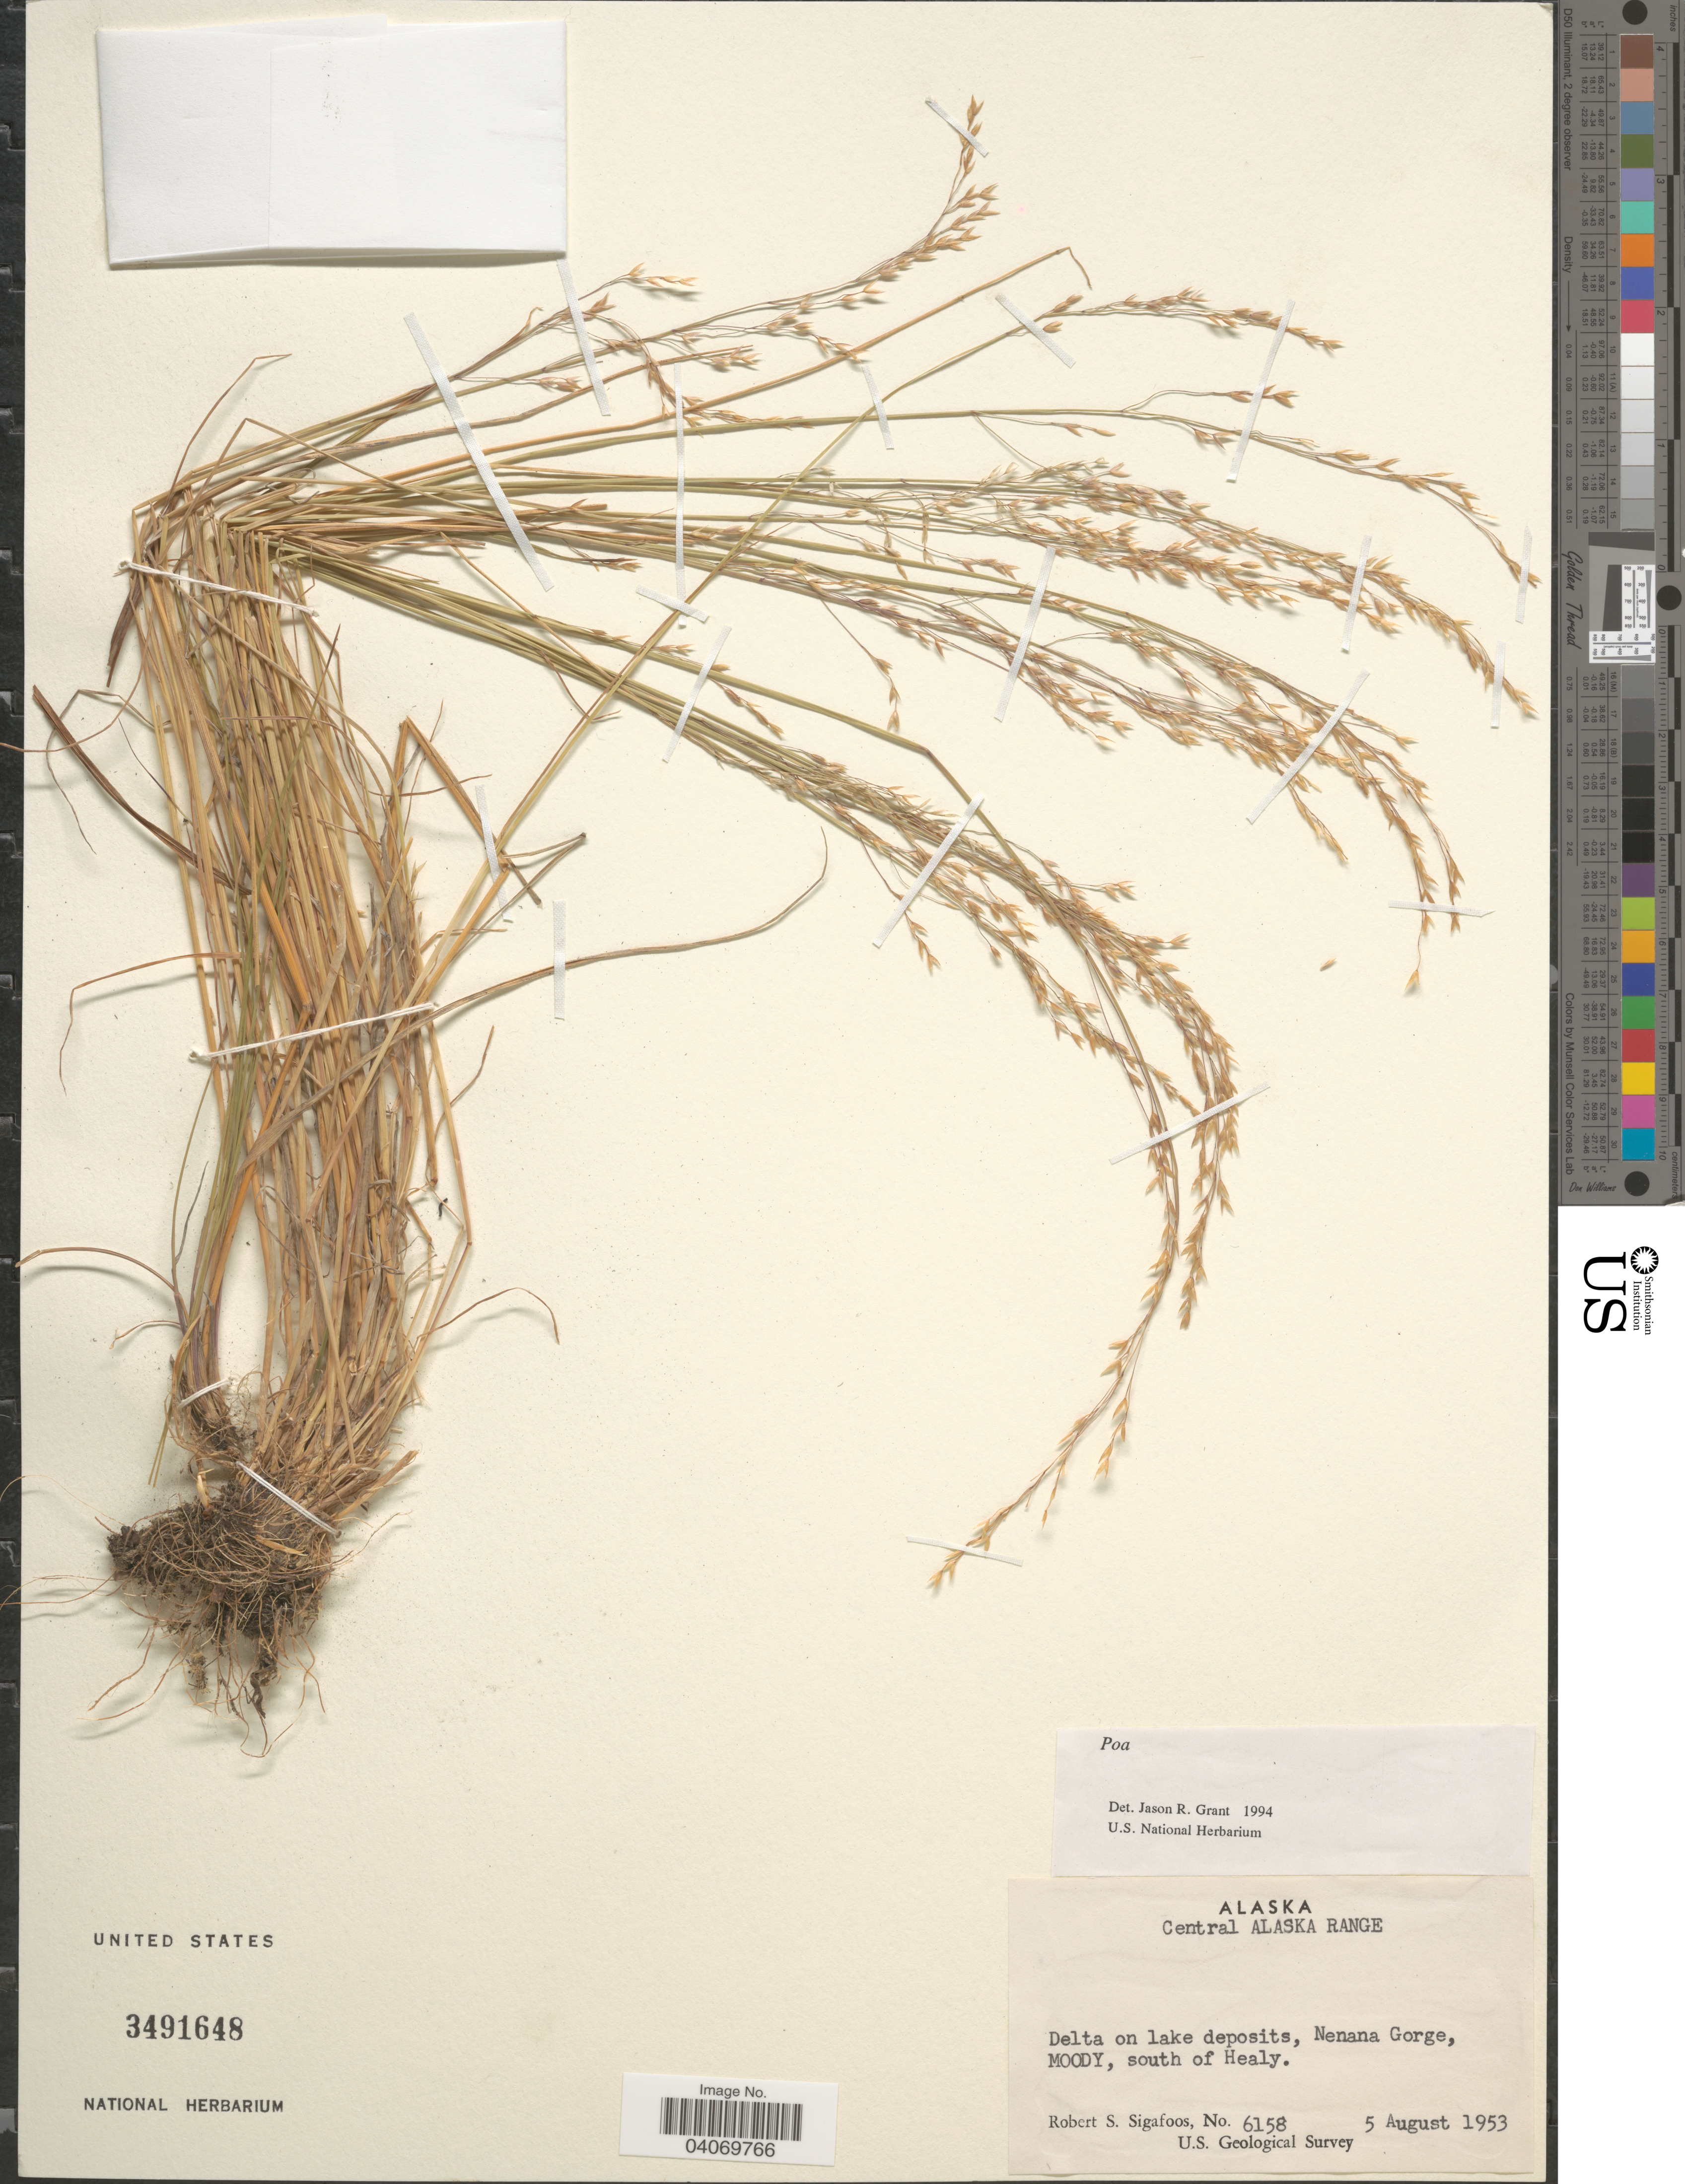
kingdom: Plantae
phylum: Tracheophyta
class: Liliopsida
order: Poales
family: Poaceae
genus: Poa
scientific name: Poa sp.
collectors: R. Sigafoos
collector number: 6158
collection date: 1953-08-05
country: United States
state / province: Alaska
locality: Central Alaska Range. Delta on lake deposits, Nenana Gorge, Moody, south of Healy. U.S. Geological Survey.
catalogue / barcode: US 3491648